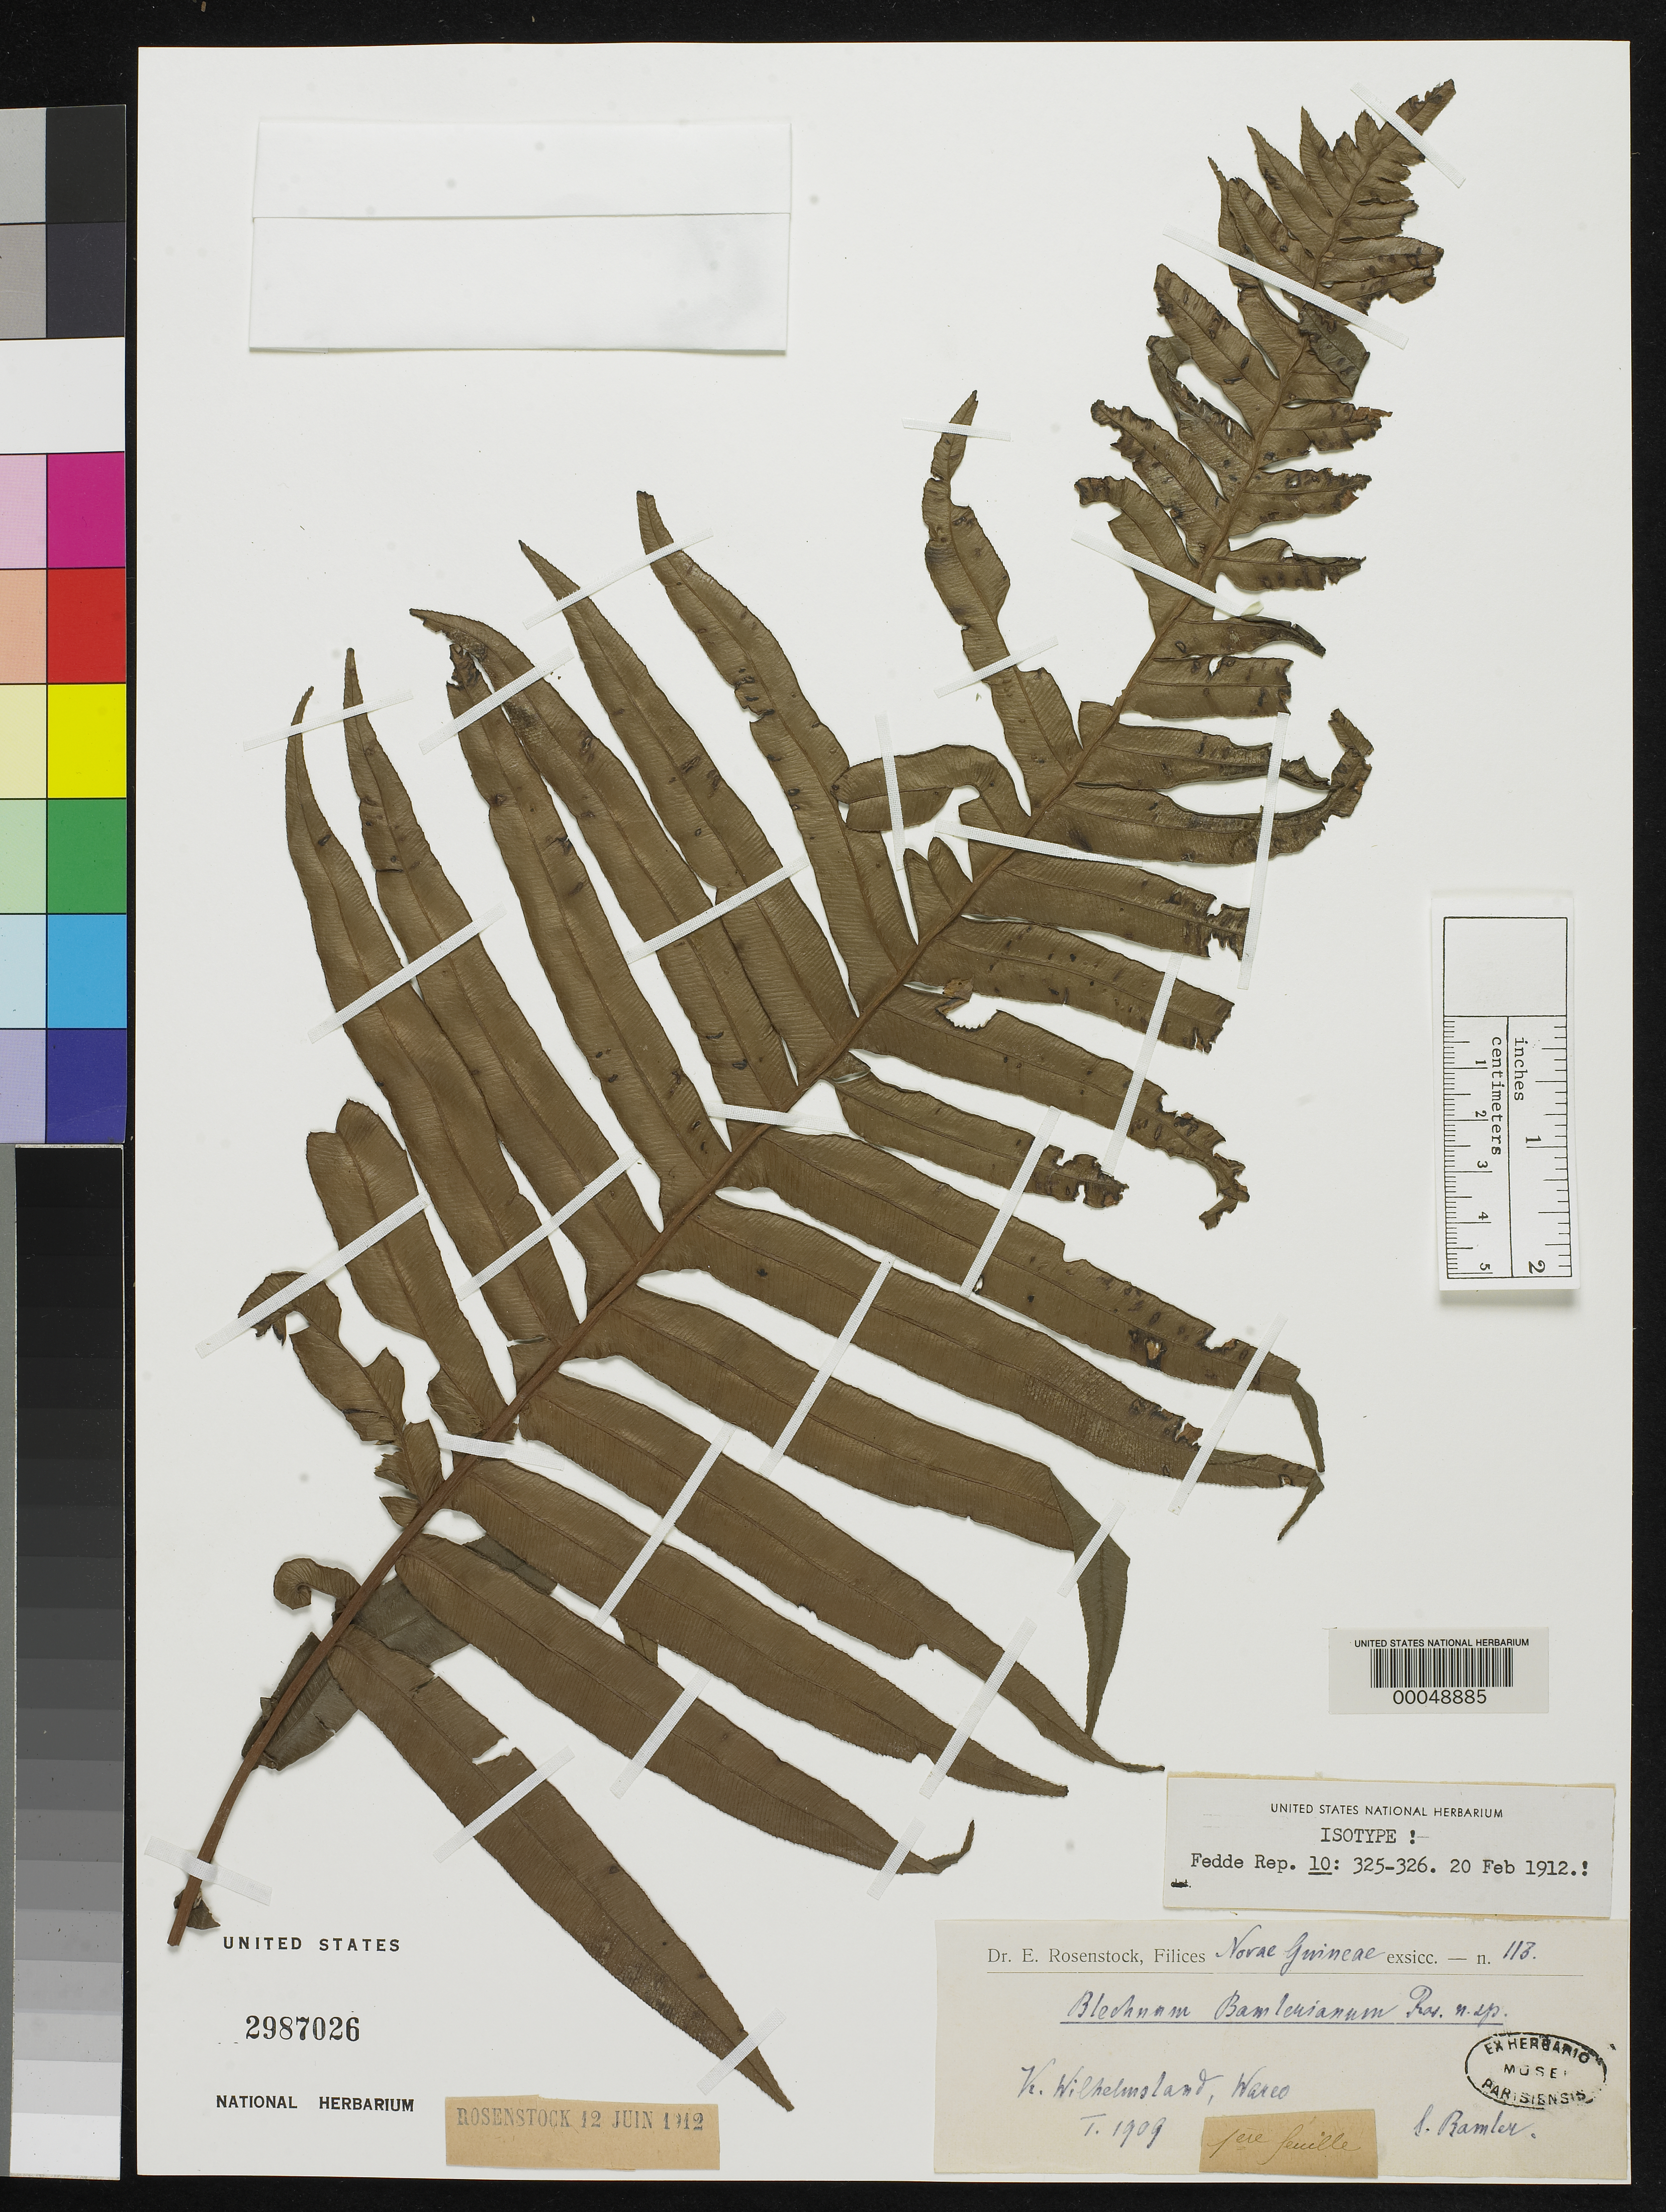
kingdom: Plantae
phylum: Tracheophyta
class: Polypodiopsida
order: Polypodiales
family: Blechnaceae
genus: Blechnum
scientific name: Blechnum bamlerianum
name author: Rosenst.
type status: Isotype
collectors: G. Bamler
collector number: Ros. Fil. Nov. Guin. Exs. 118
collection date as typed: Jan 1909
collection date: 1909-01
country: Papua New Guinea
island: New Guinea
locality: Kaiser-Wilhelmsland, Wareo.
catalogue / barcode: US 2987026